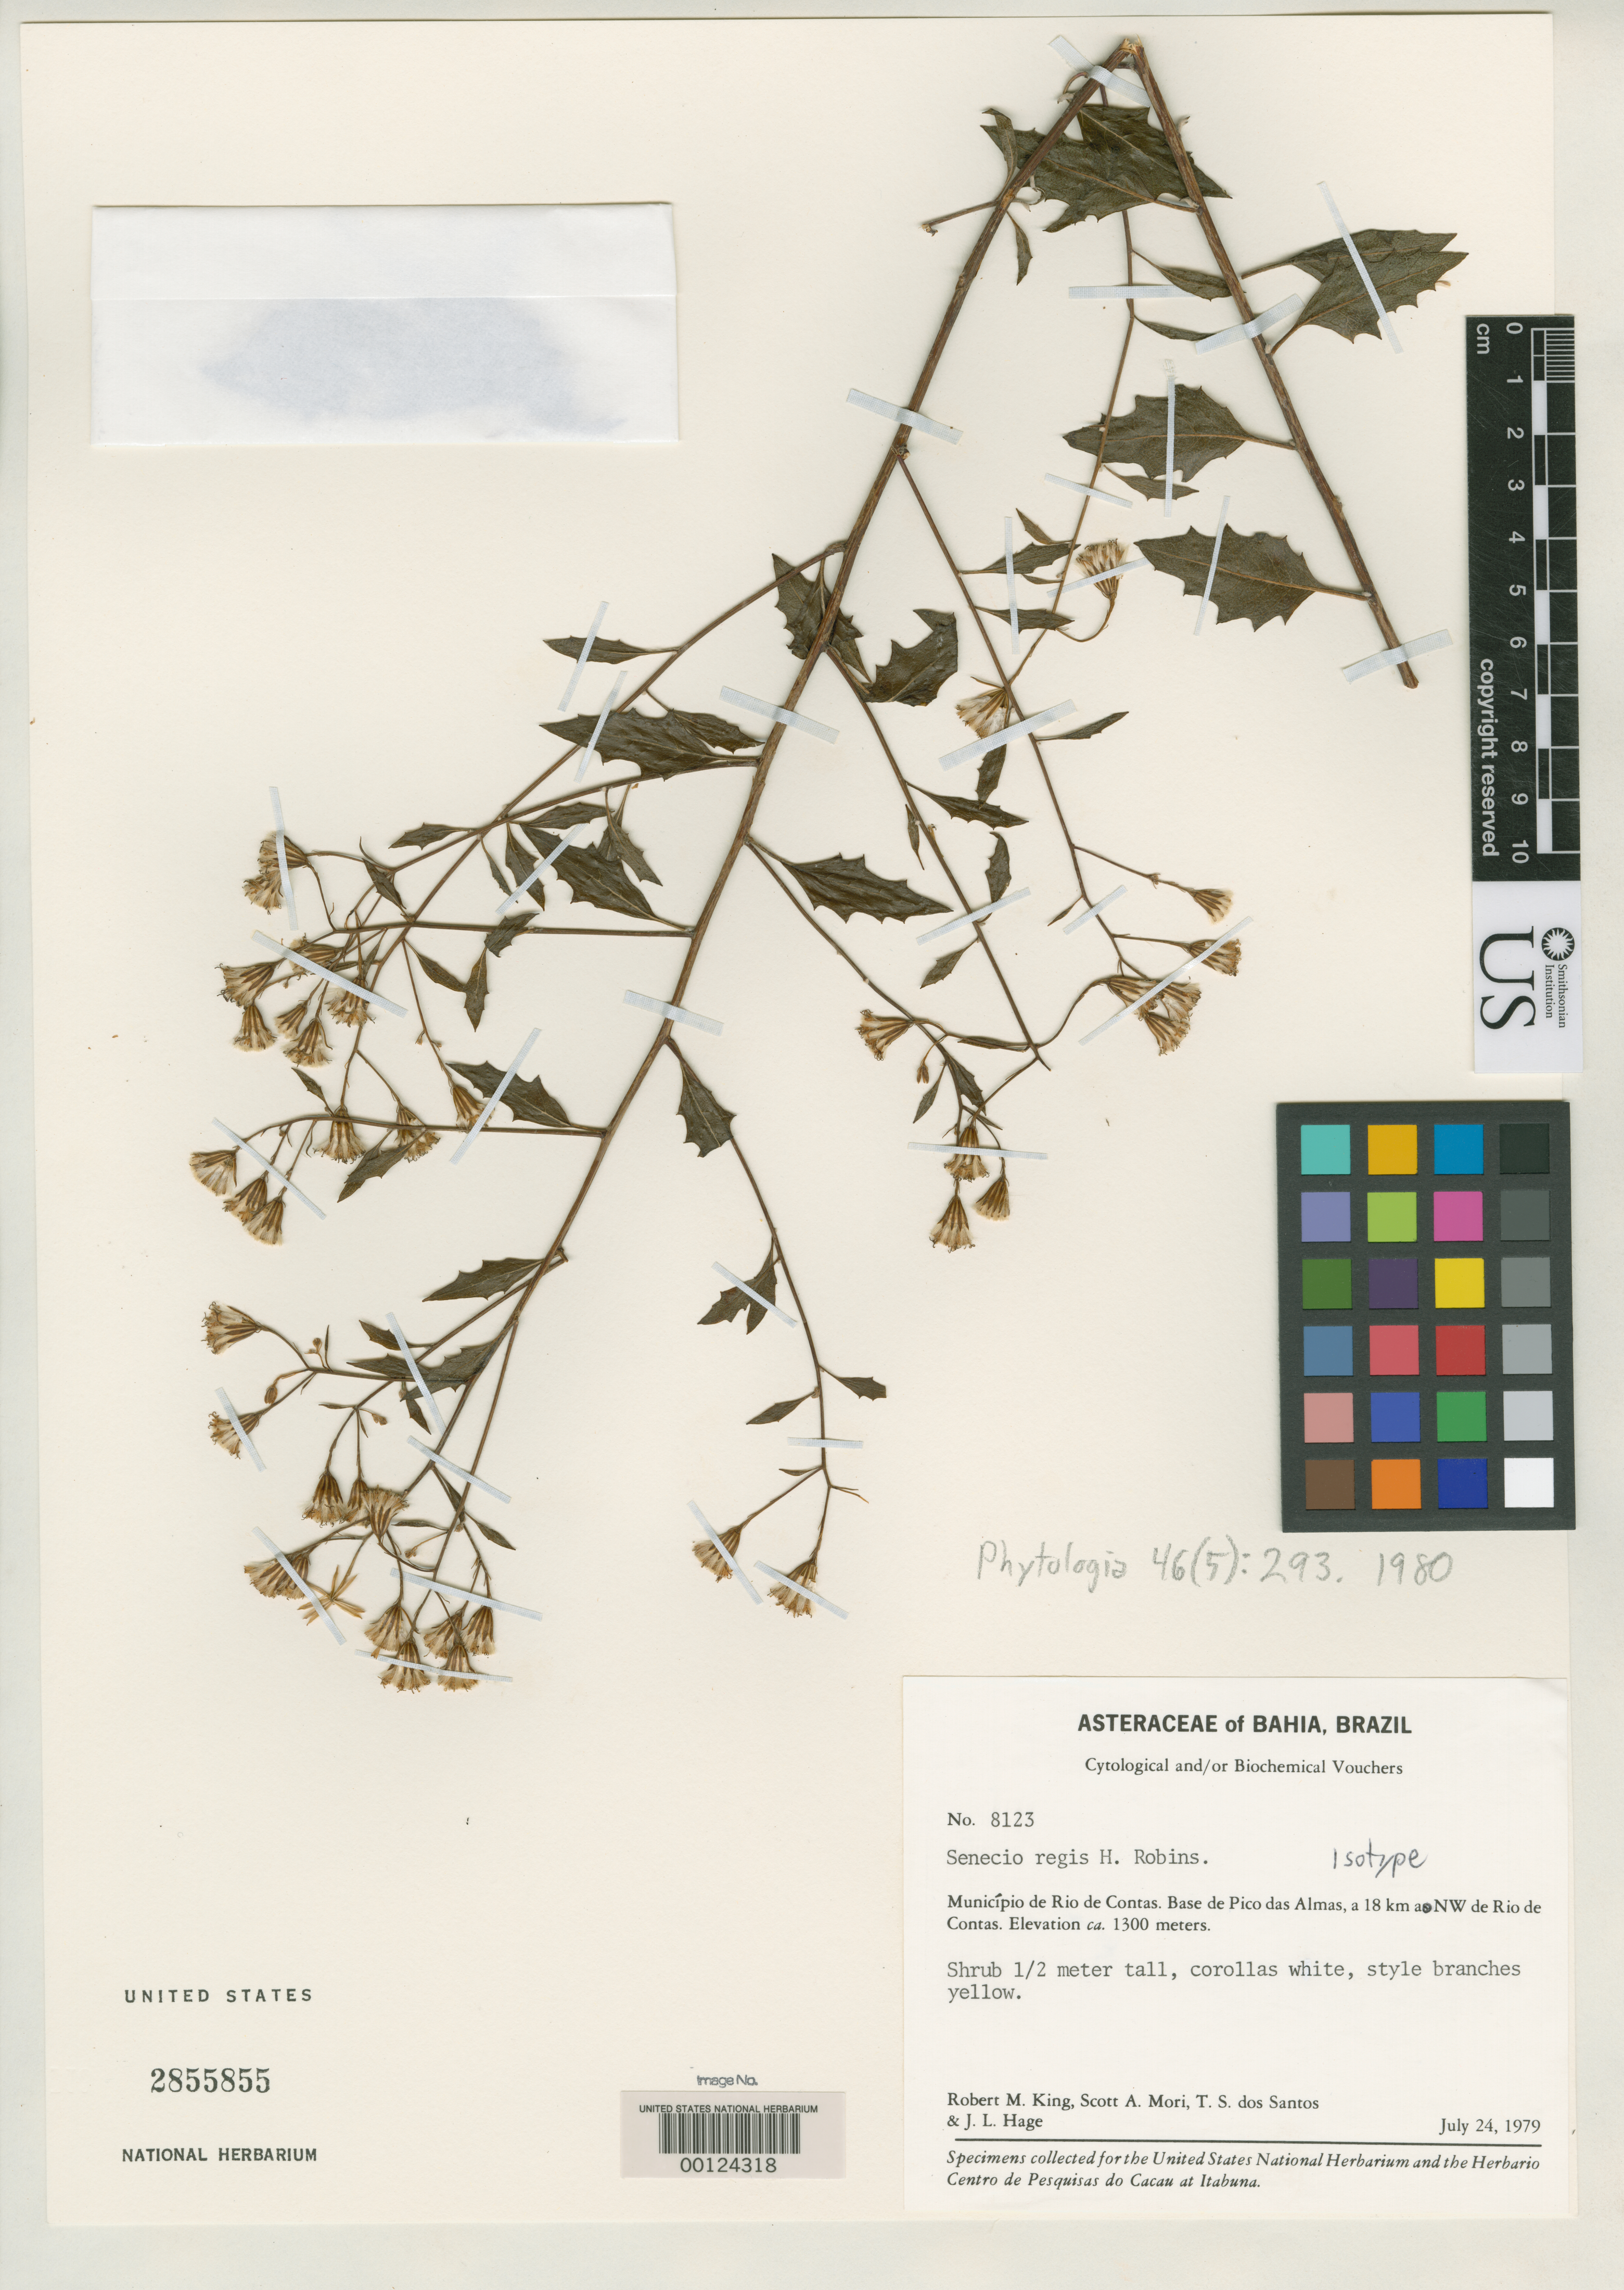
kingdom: Plantae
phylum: Tracheophyta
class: Magnoliopsida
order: Asterales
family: Asteraceae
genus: Senecio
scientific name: Senecio regis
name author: H. Rob.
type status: Isotype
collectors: R. M. King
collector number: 8123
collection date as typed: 24 Jul 1979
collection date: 1979-07-24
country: Brazil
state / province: Bahia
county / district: Rio de Contas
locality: Base of Pico das Almas.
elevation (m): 1300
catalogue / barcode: US 2855855